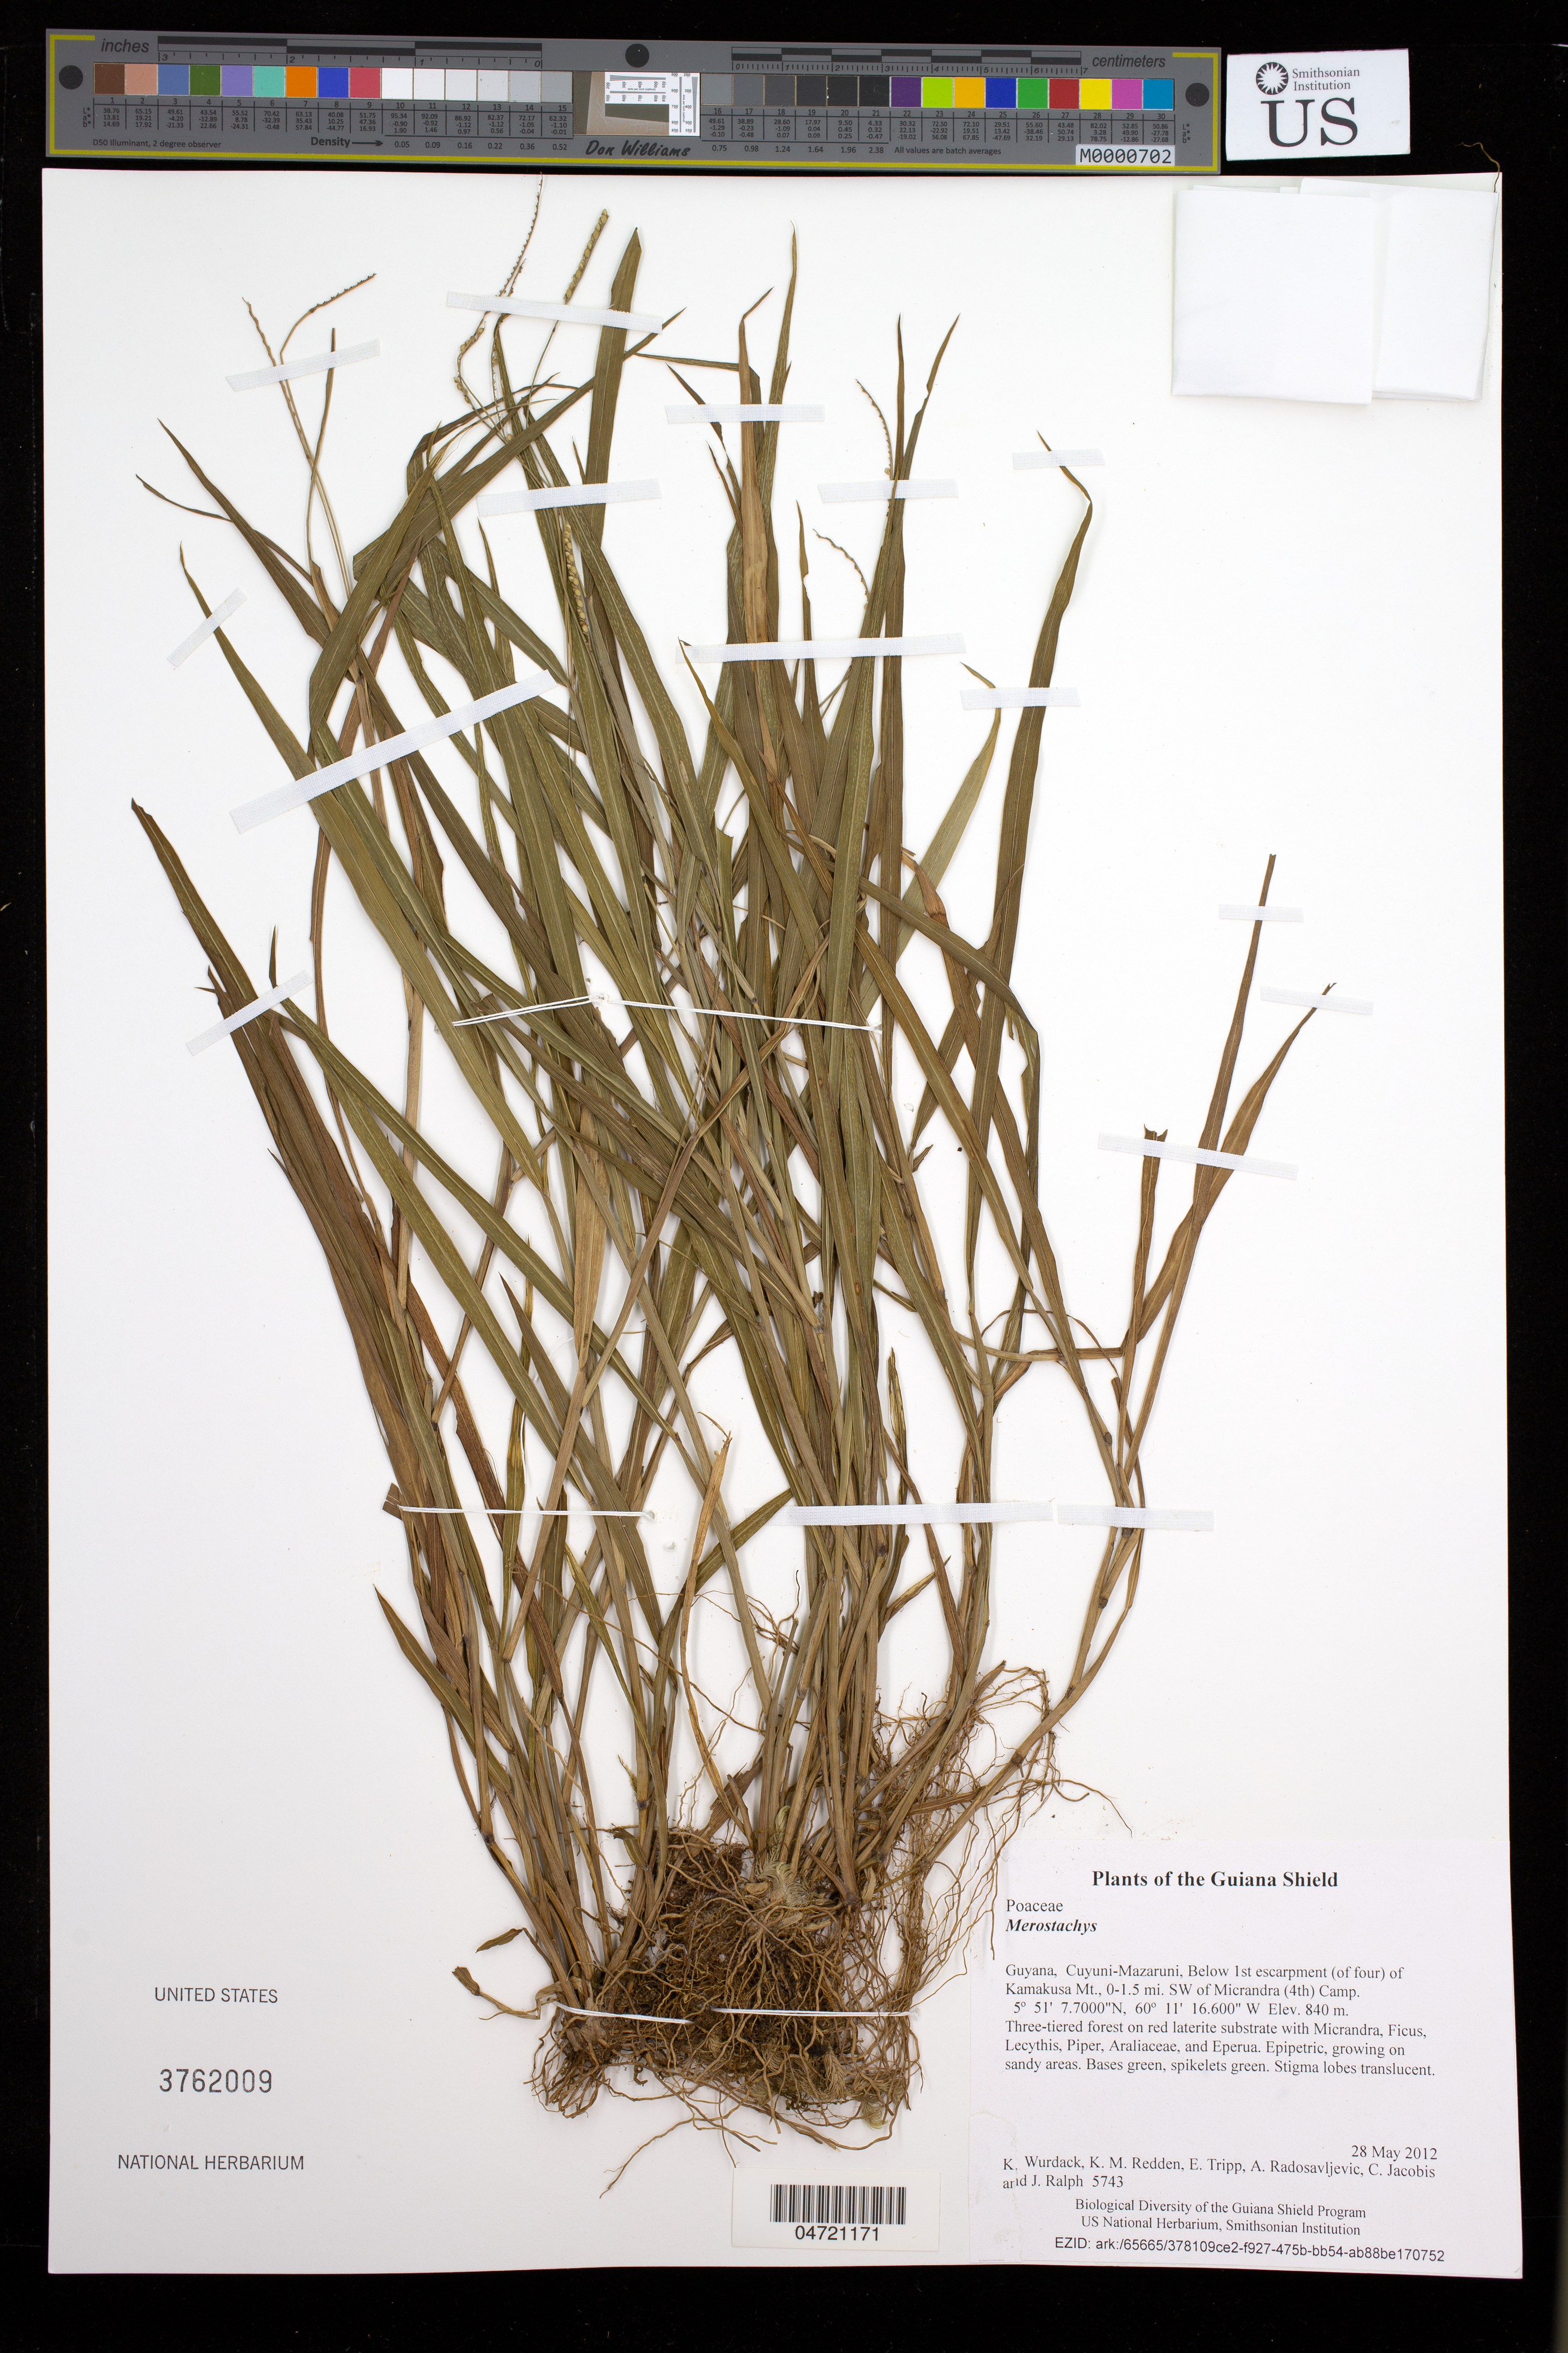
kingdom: Plantae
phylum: Tracheophyta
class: Liliopsida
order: Poales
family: Poaceae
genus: Merostachys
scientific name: Merostachys sp.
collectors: K. Wurdack, K. M. Redden, E. Tripp, A. Radosavljevic, C. Jacobis & J. Ralph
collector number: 5643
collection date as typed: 15 May 2012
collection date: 2012-05-15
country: Guyana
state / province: Cuyuni-Mazaruni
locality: Below 1st escarpment (of four) of Kamakusa Mt., 0-1 mi. SW of Ducking (1st) Camp (camp 5°46'36.9"N, 60°15'49.3"W, 607m; to savanna 5°45'58.9"N, 60°15'57.6"W, 637m)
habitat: Open savanna, in part recently burned, with Brocchinia, Stegolepis, Xyridaceae, and graminoids; adjacent to forest, and scrub forest on white sand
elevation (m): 637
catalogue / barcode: US 3762009